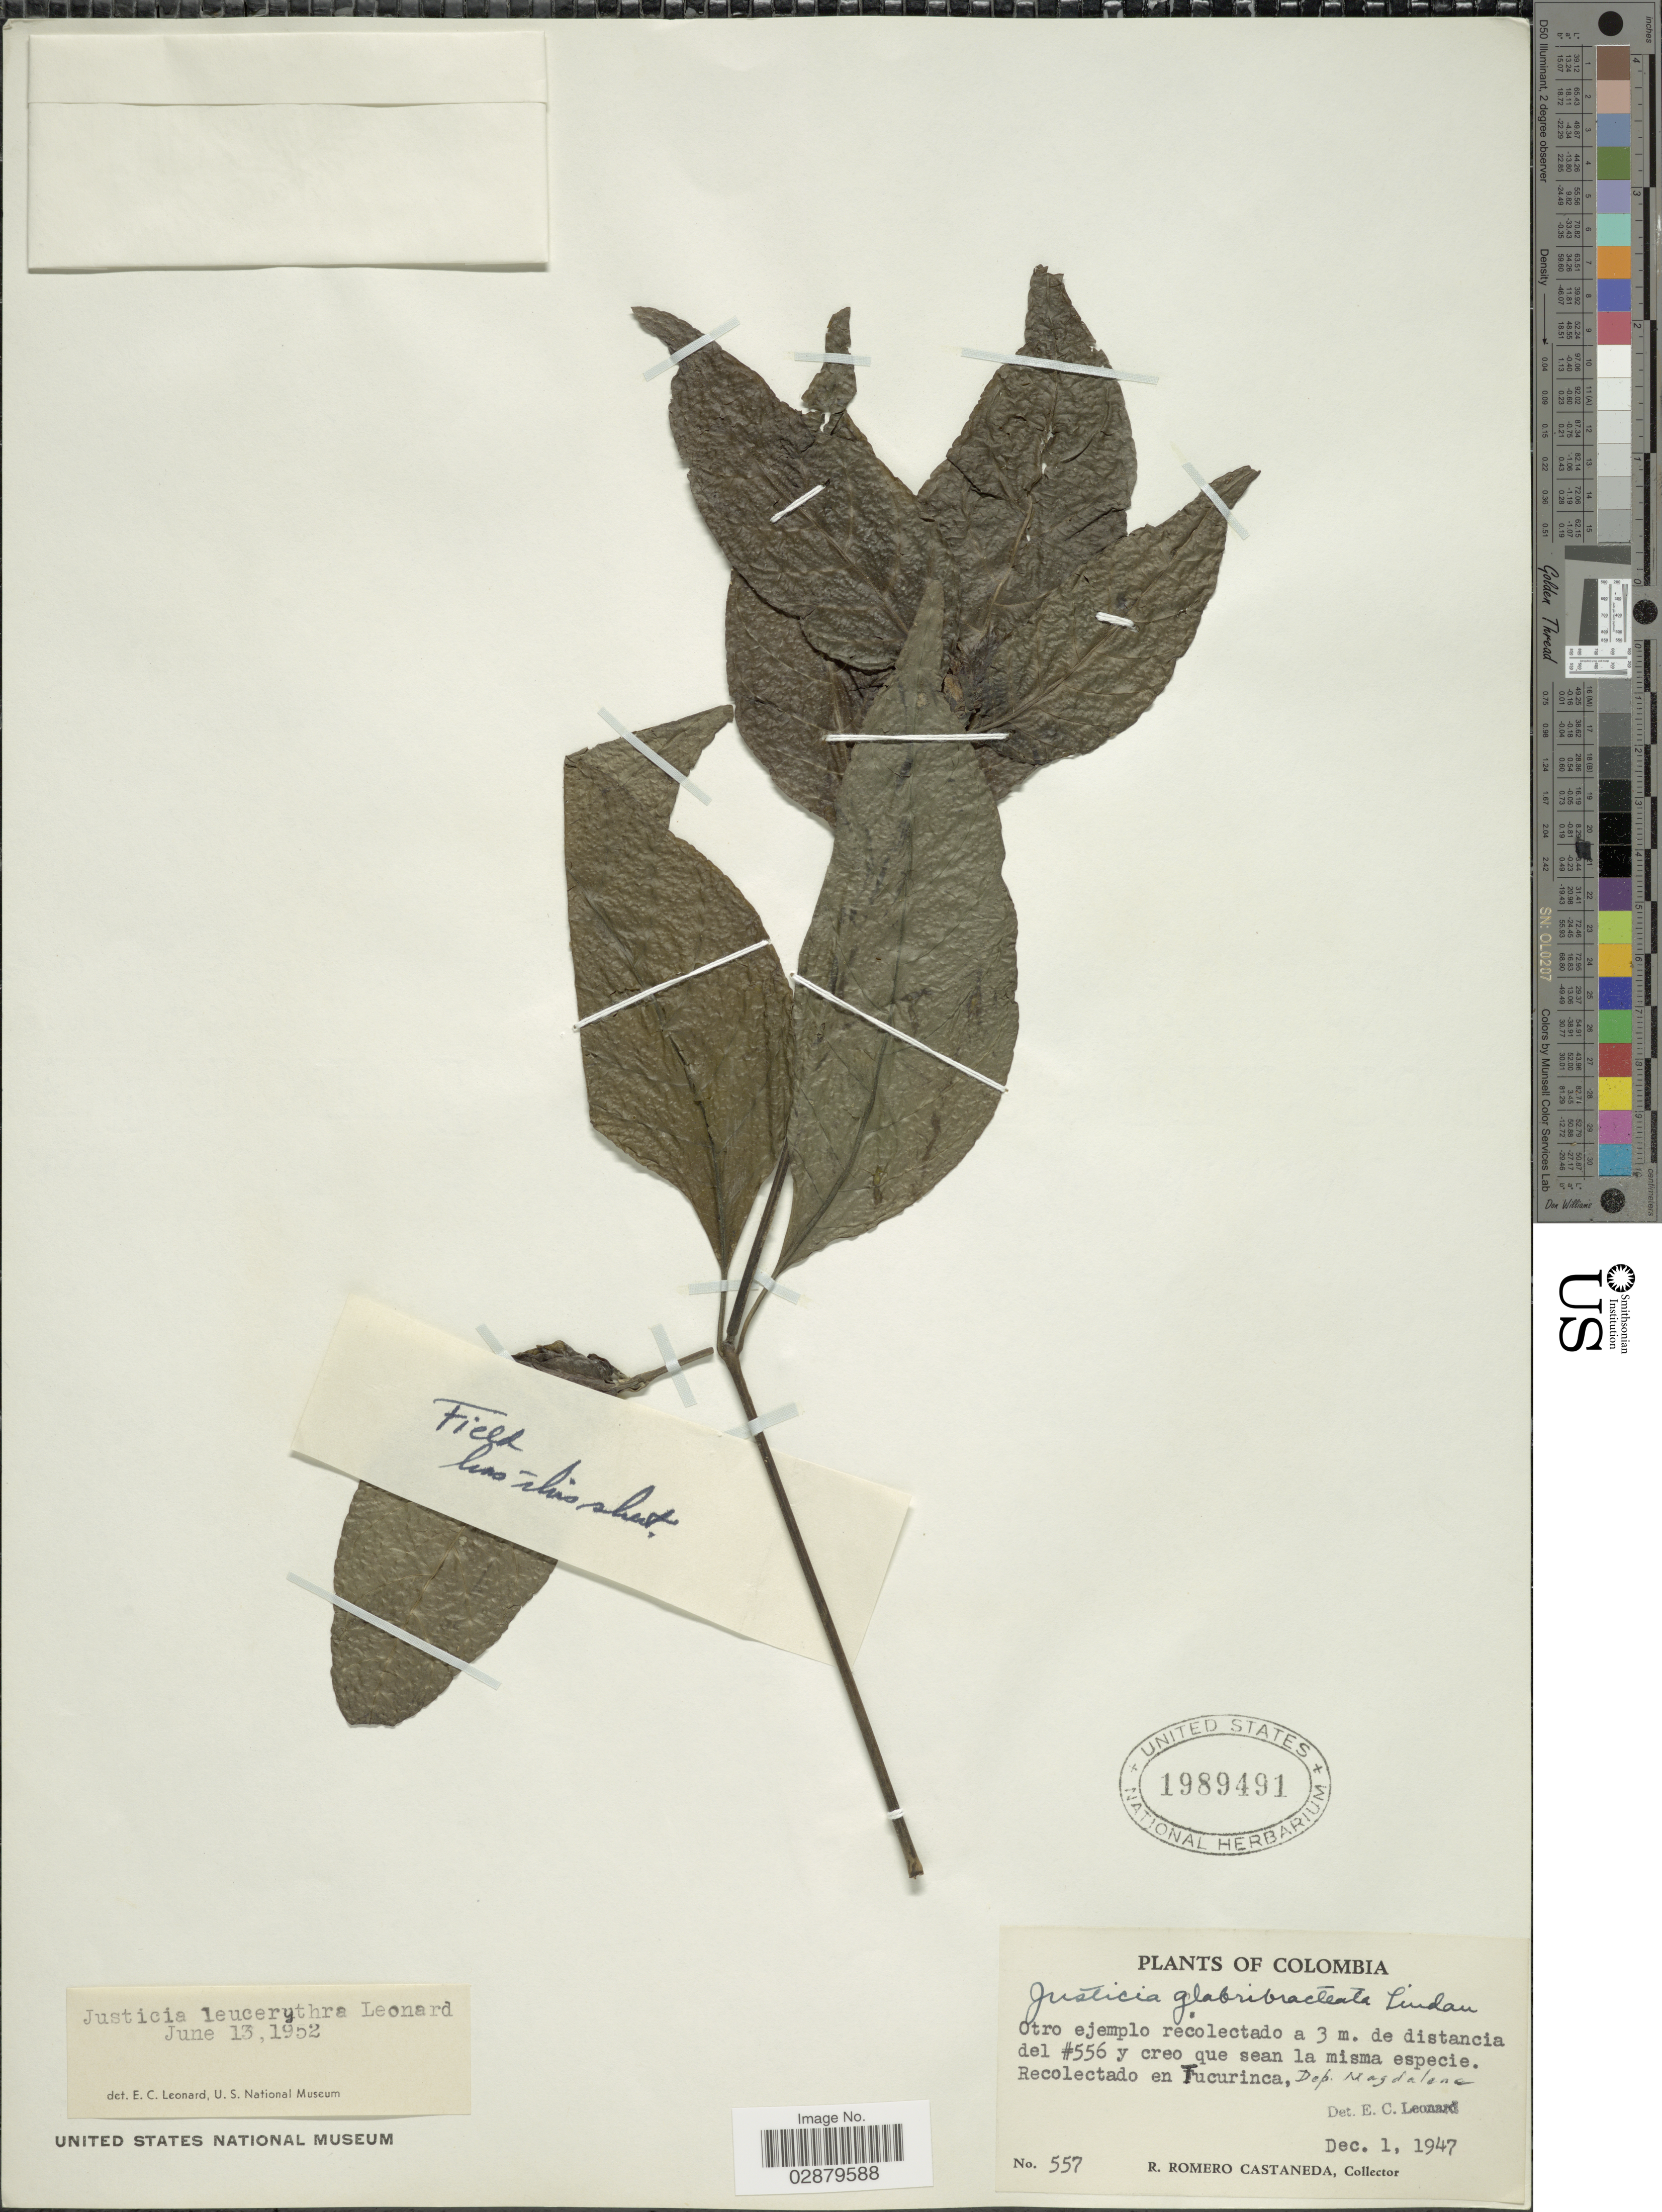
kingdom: Plantae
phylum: Tracheophyta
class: Magnoliopsida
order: Lamiales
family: Acanthaceae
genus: Justicia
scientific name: Justicia leucerythra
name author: Leonard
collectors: R. Romero Castañeda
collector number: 557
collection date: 1947-12-01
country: Colombia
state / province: Magdalena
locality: Fucurinca, Dep. Magdalena.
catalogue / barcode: US 1989491